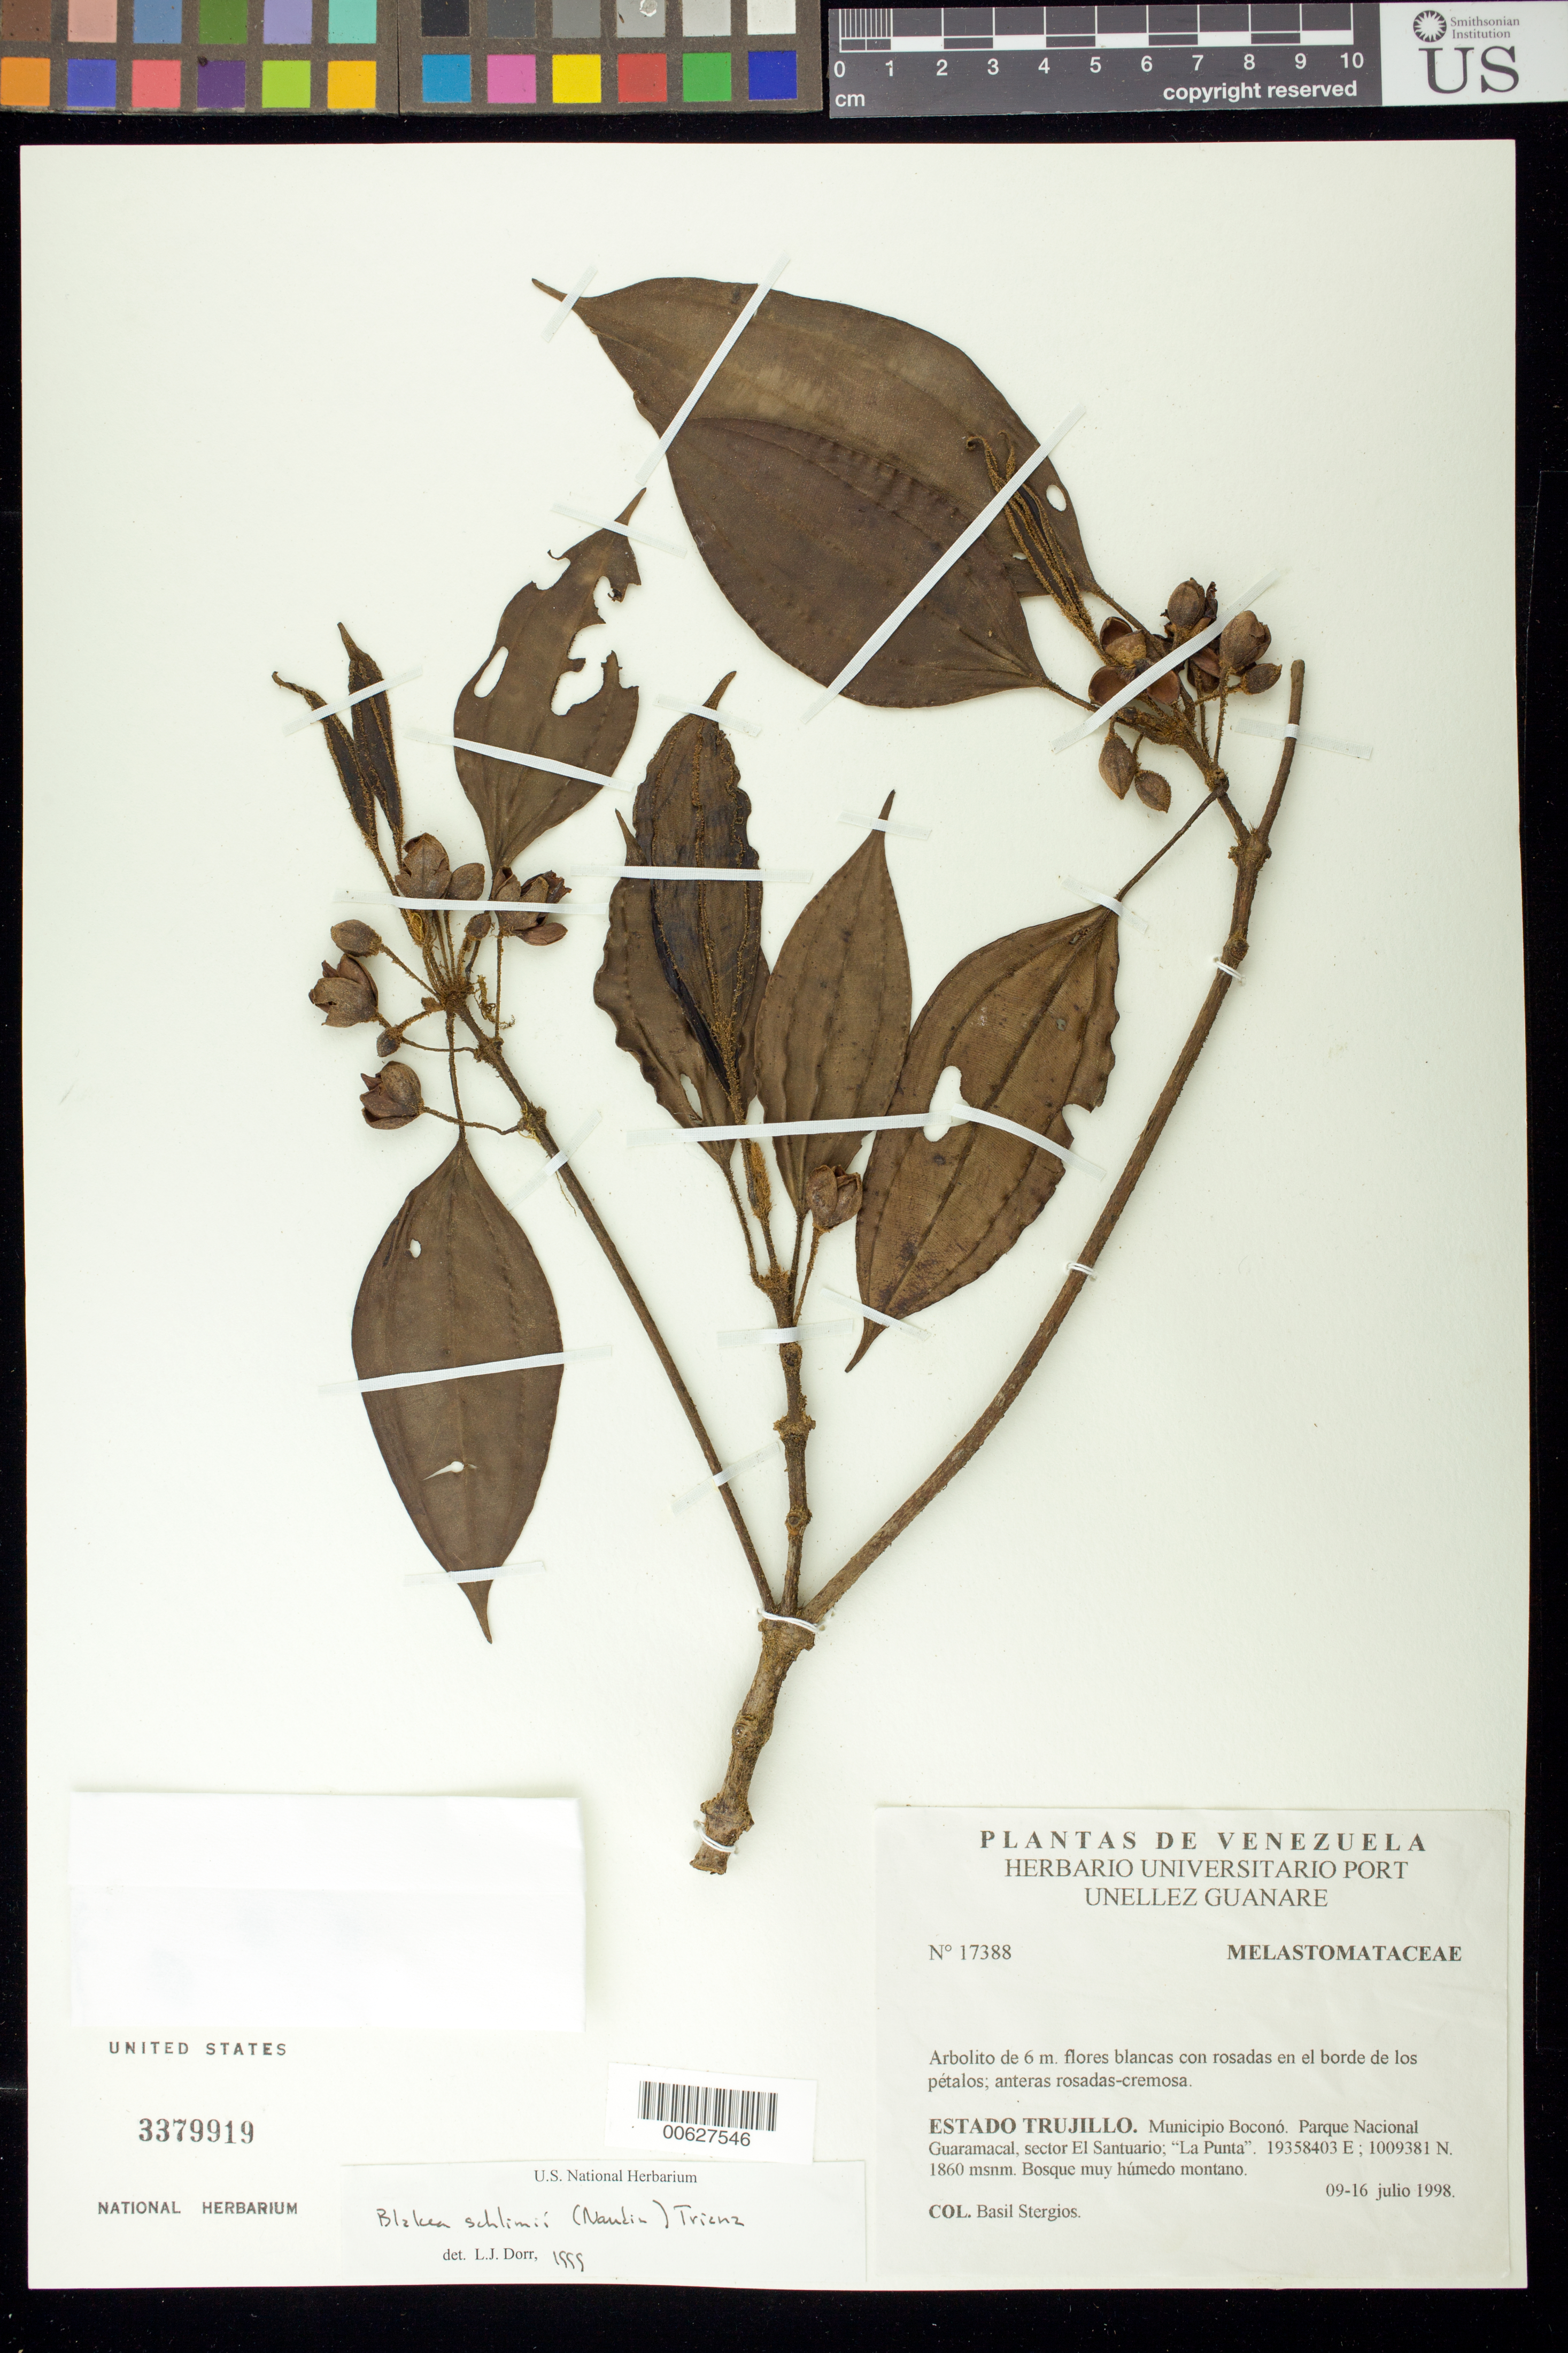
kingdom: Plantae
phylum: Tracheophyta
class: Magnoliopsida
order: Myrtales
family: Melastomataceae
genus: Blakea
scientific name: Blakea schlimii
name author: (Naudin) Triana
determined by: Dorr, L. J., (BOT), Smithsonian Institution - National Museum of Natural History (UNITED STATES)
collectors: B. G. Stergios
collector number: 17388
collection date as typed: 09 Jul 1998 to 16 Jul 1998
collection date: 1998-07-09/1998-07-16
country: Venezuela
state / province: Trujillo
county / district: Boconó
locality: Parque Nacional Guaramacal, Sector El Santuario, La Punta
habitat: Bosque muy húmedo montano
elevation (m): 1860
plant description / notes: PORT, US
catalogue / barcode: US 3379919